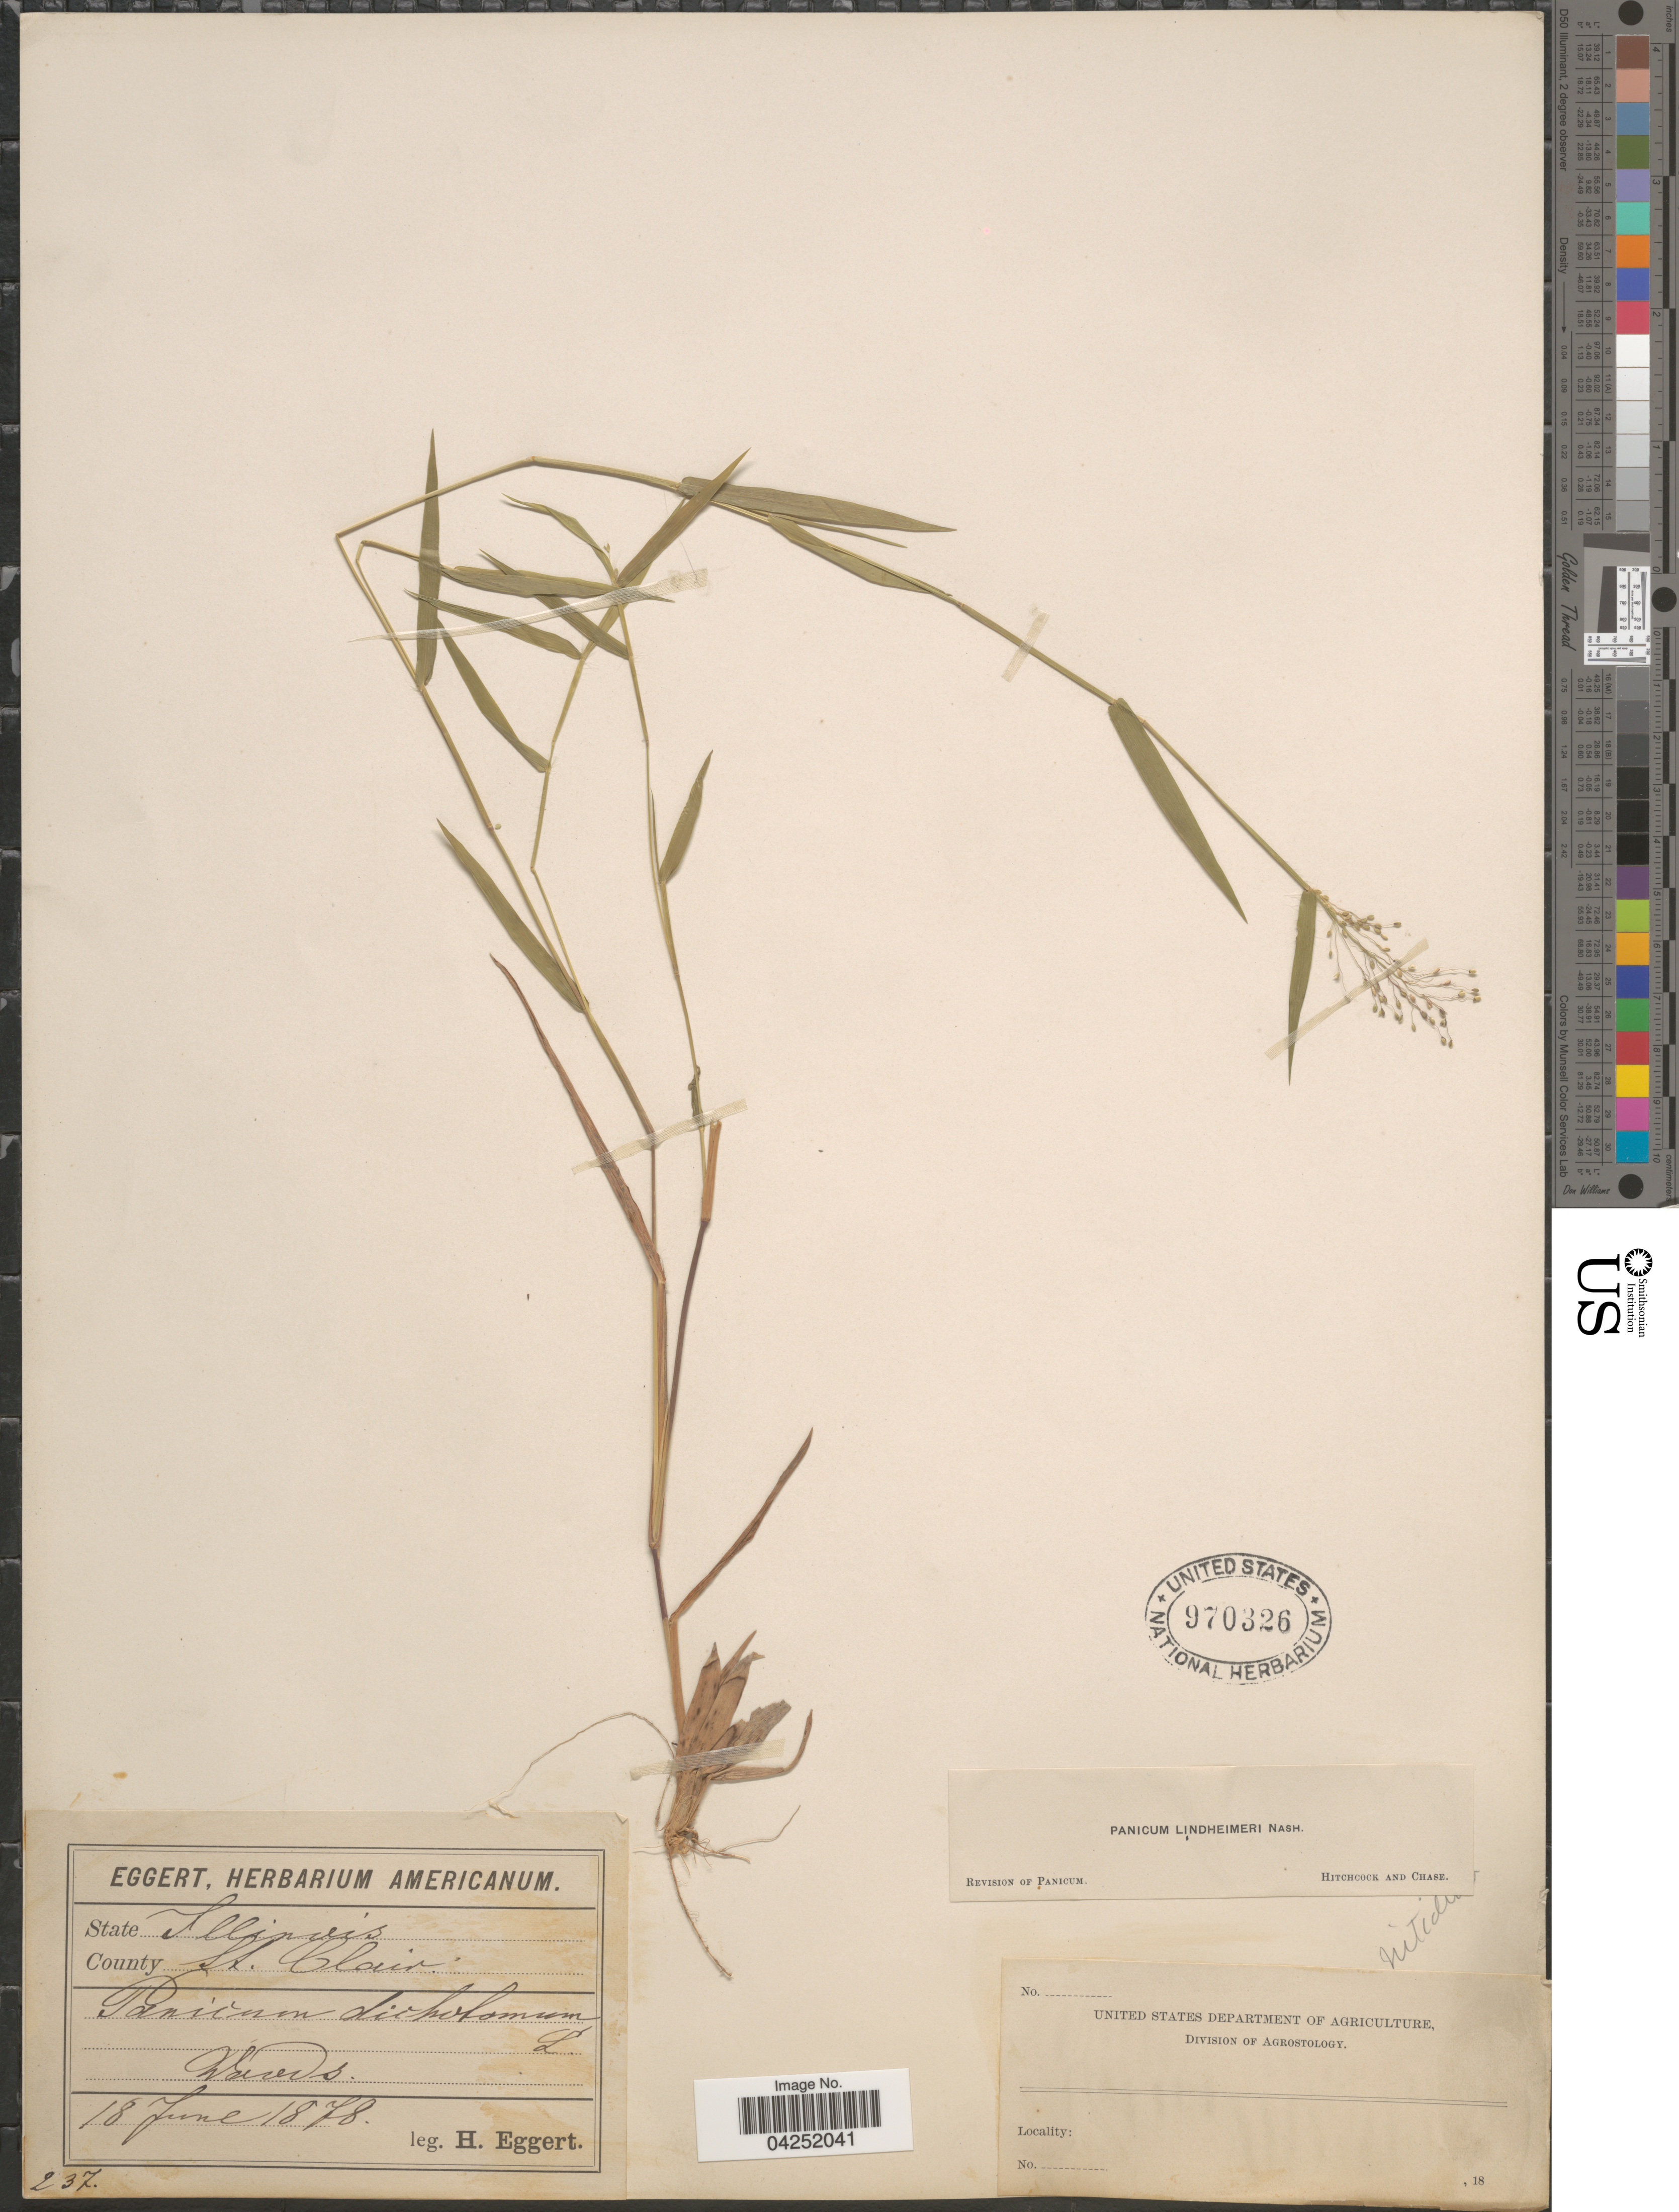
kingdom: Plantae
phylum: Tracheophyta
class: Liliopsida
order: Poales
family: Poaceae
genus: Dichanthelium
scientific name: Dichanthelium acuminatum var. lindheimeri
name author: (Nash) Gould & C.A. Clark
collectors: H. Eggert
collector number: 237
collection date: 1878-06-18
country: United States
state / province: Illinois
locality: County St. Clair.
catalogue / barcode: US 970326